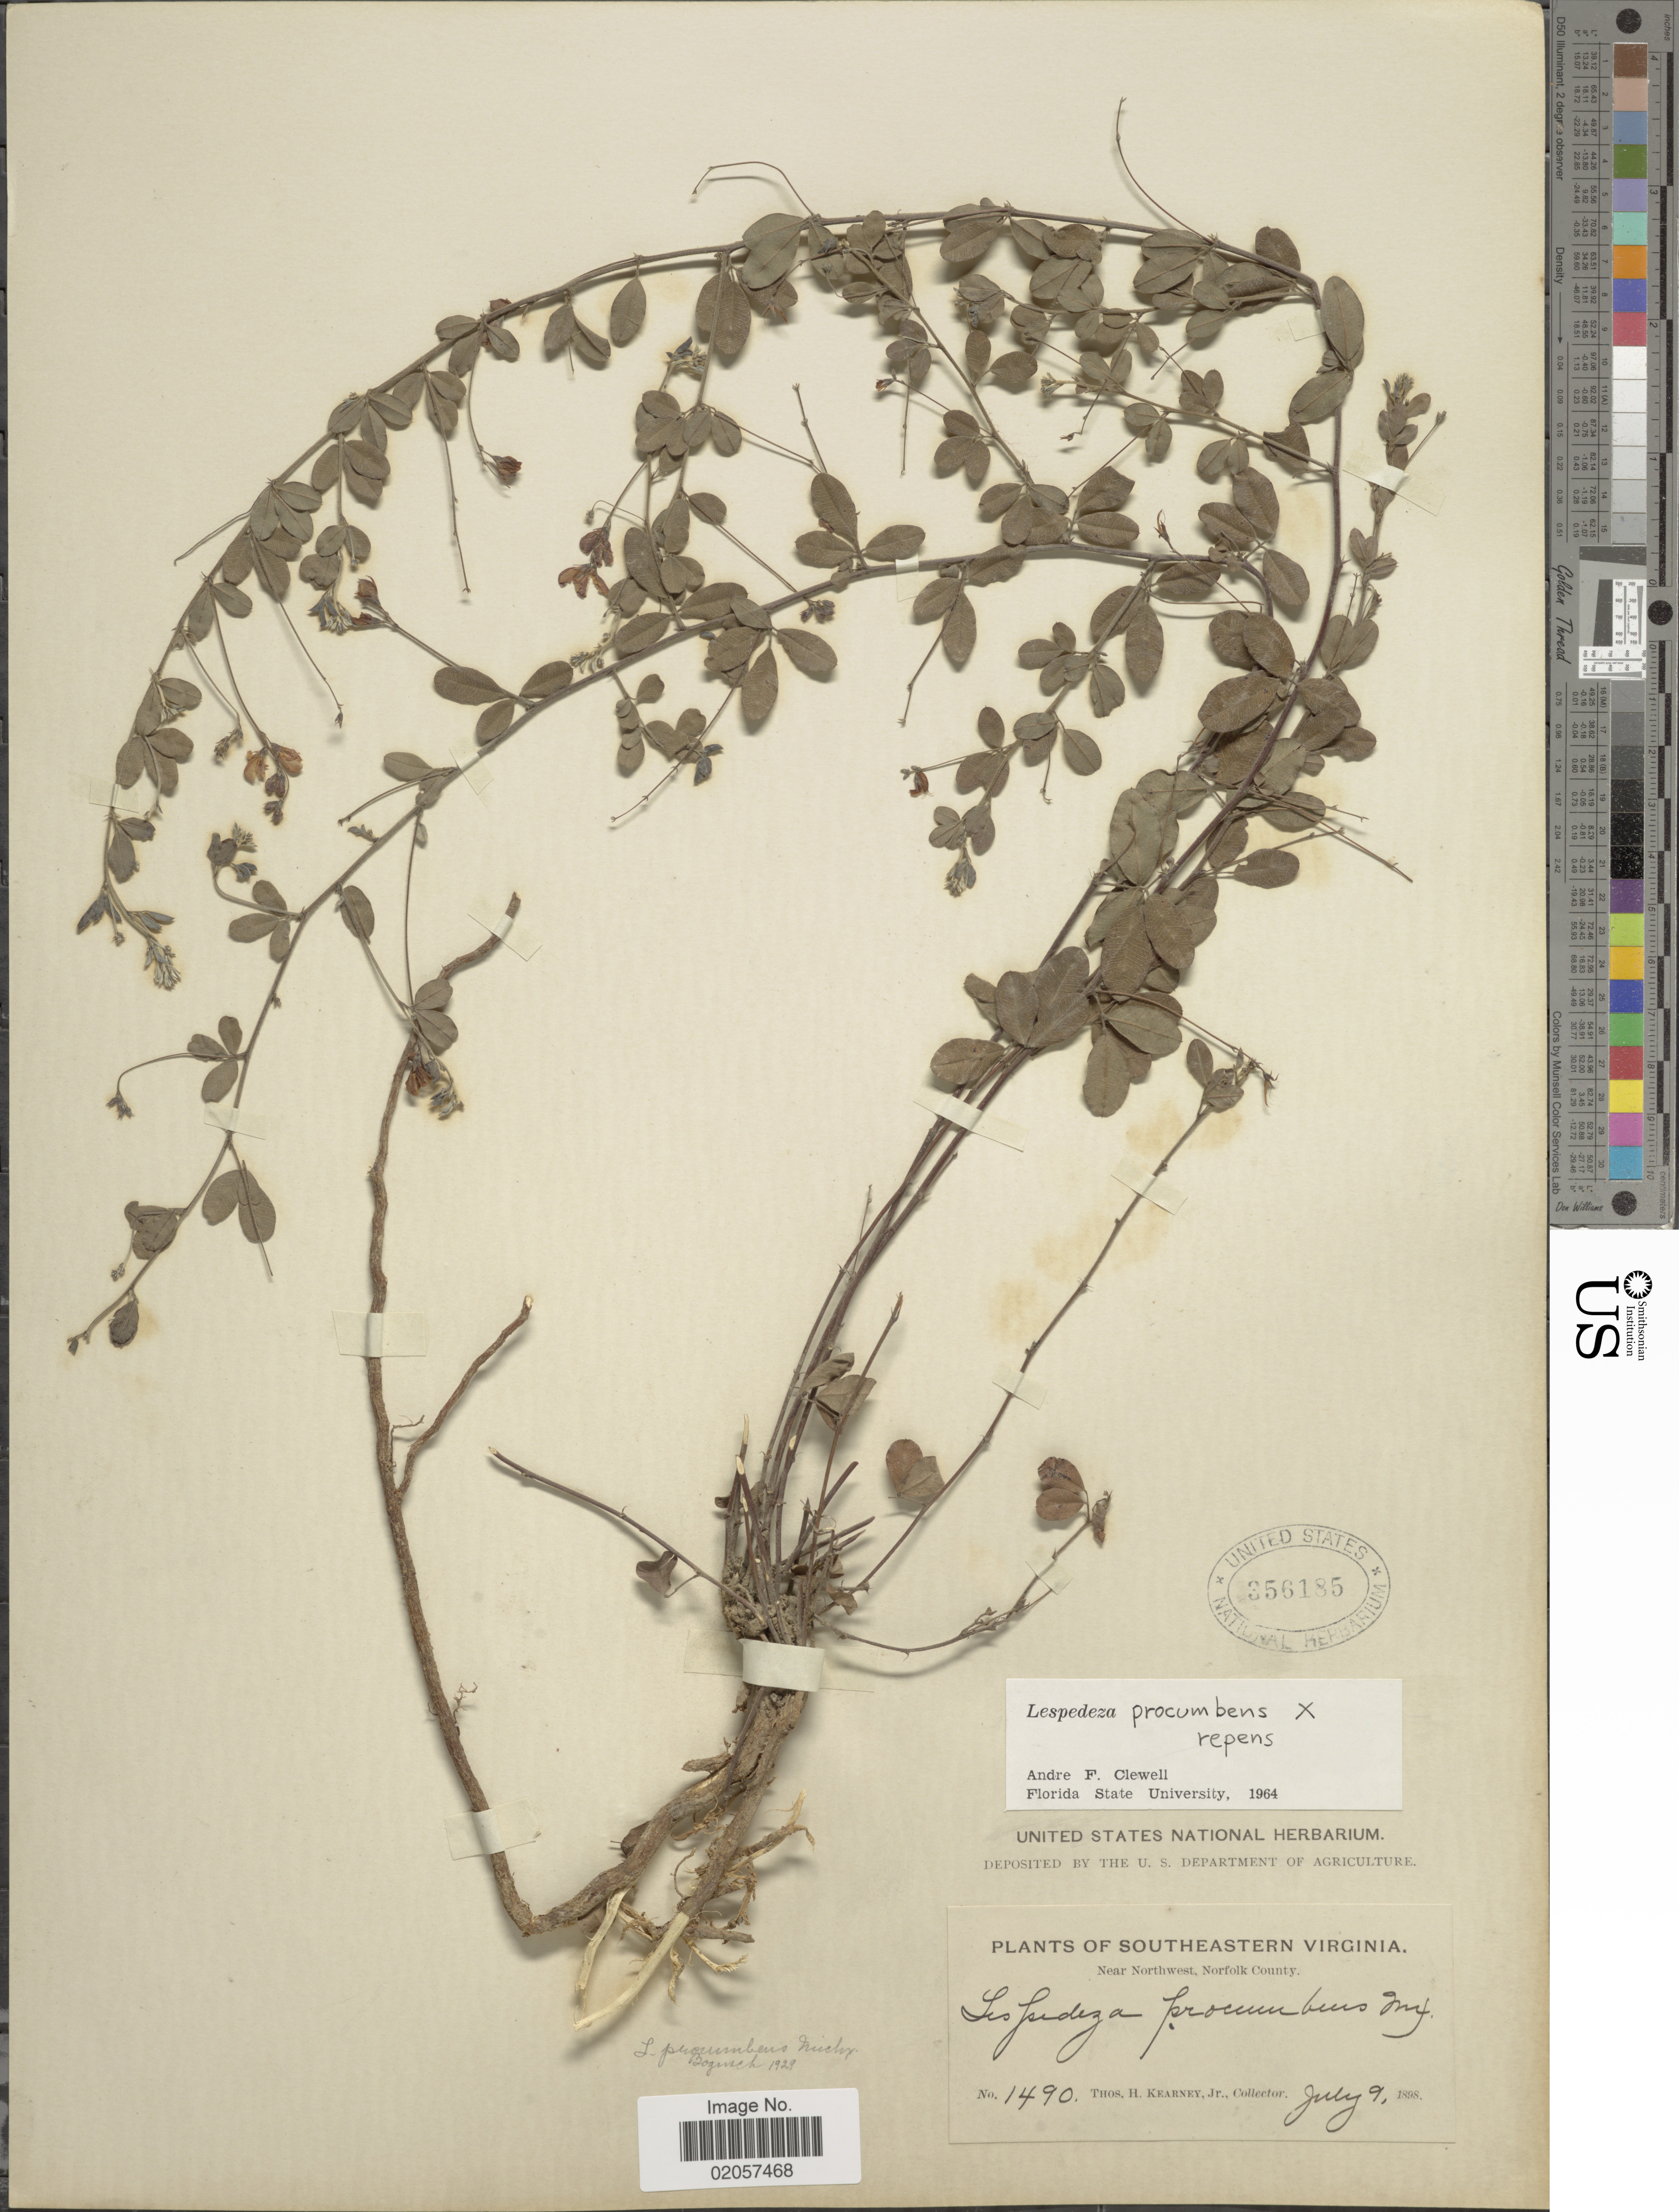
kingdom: Plantae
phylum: Tracheophyta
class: Magnoliopsida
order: Fabales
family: Fabaceae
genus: Lespedeza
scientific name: Lespedeza procumbens x L. repens (L.) W.P.C. Barton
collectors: T. H. Kearney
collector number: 1490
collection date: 1896-07-09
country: United States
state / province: Virginia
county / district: City of Chesapeake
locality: Southeastern Virginia. Near Northwest, Norfolk County.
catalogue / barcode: US 356185